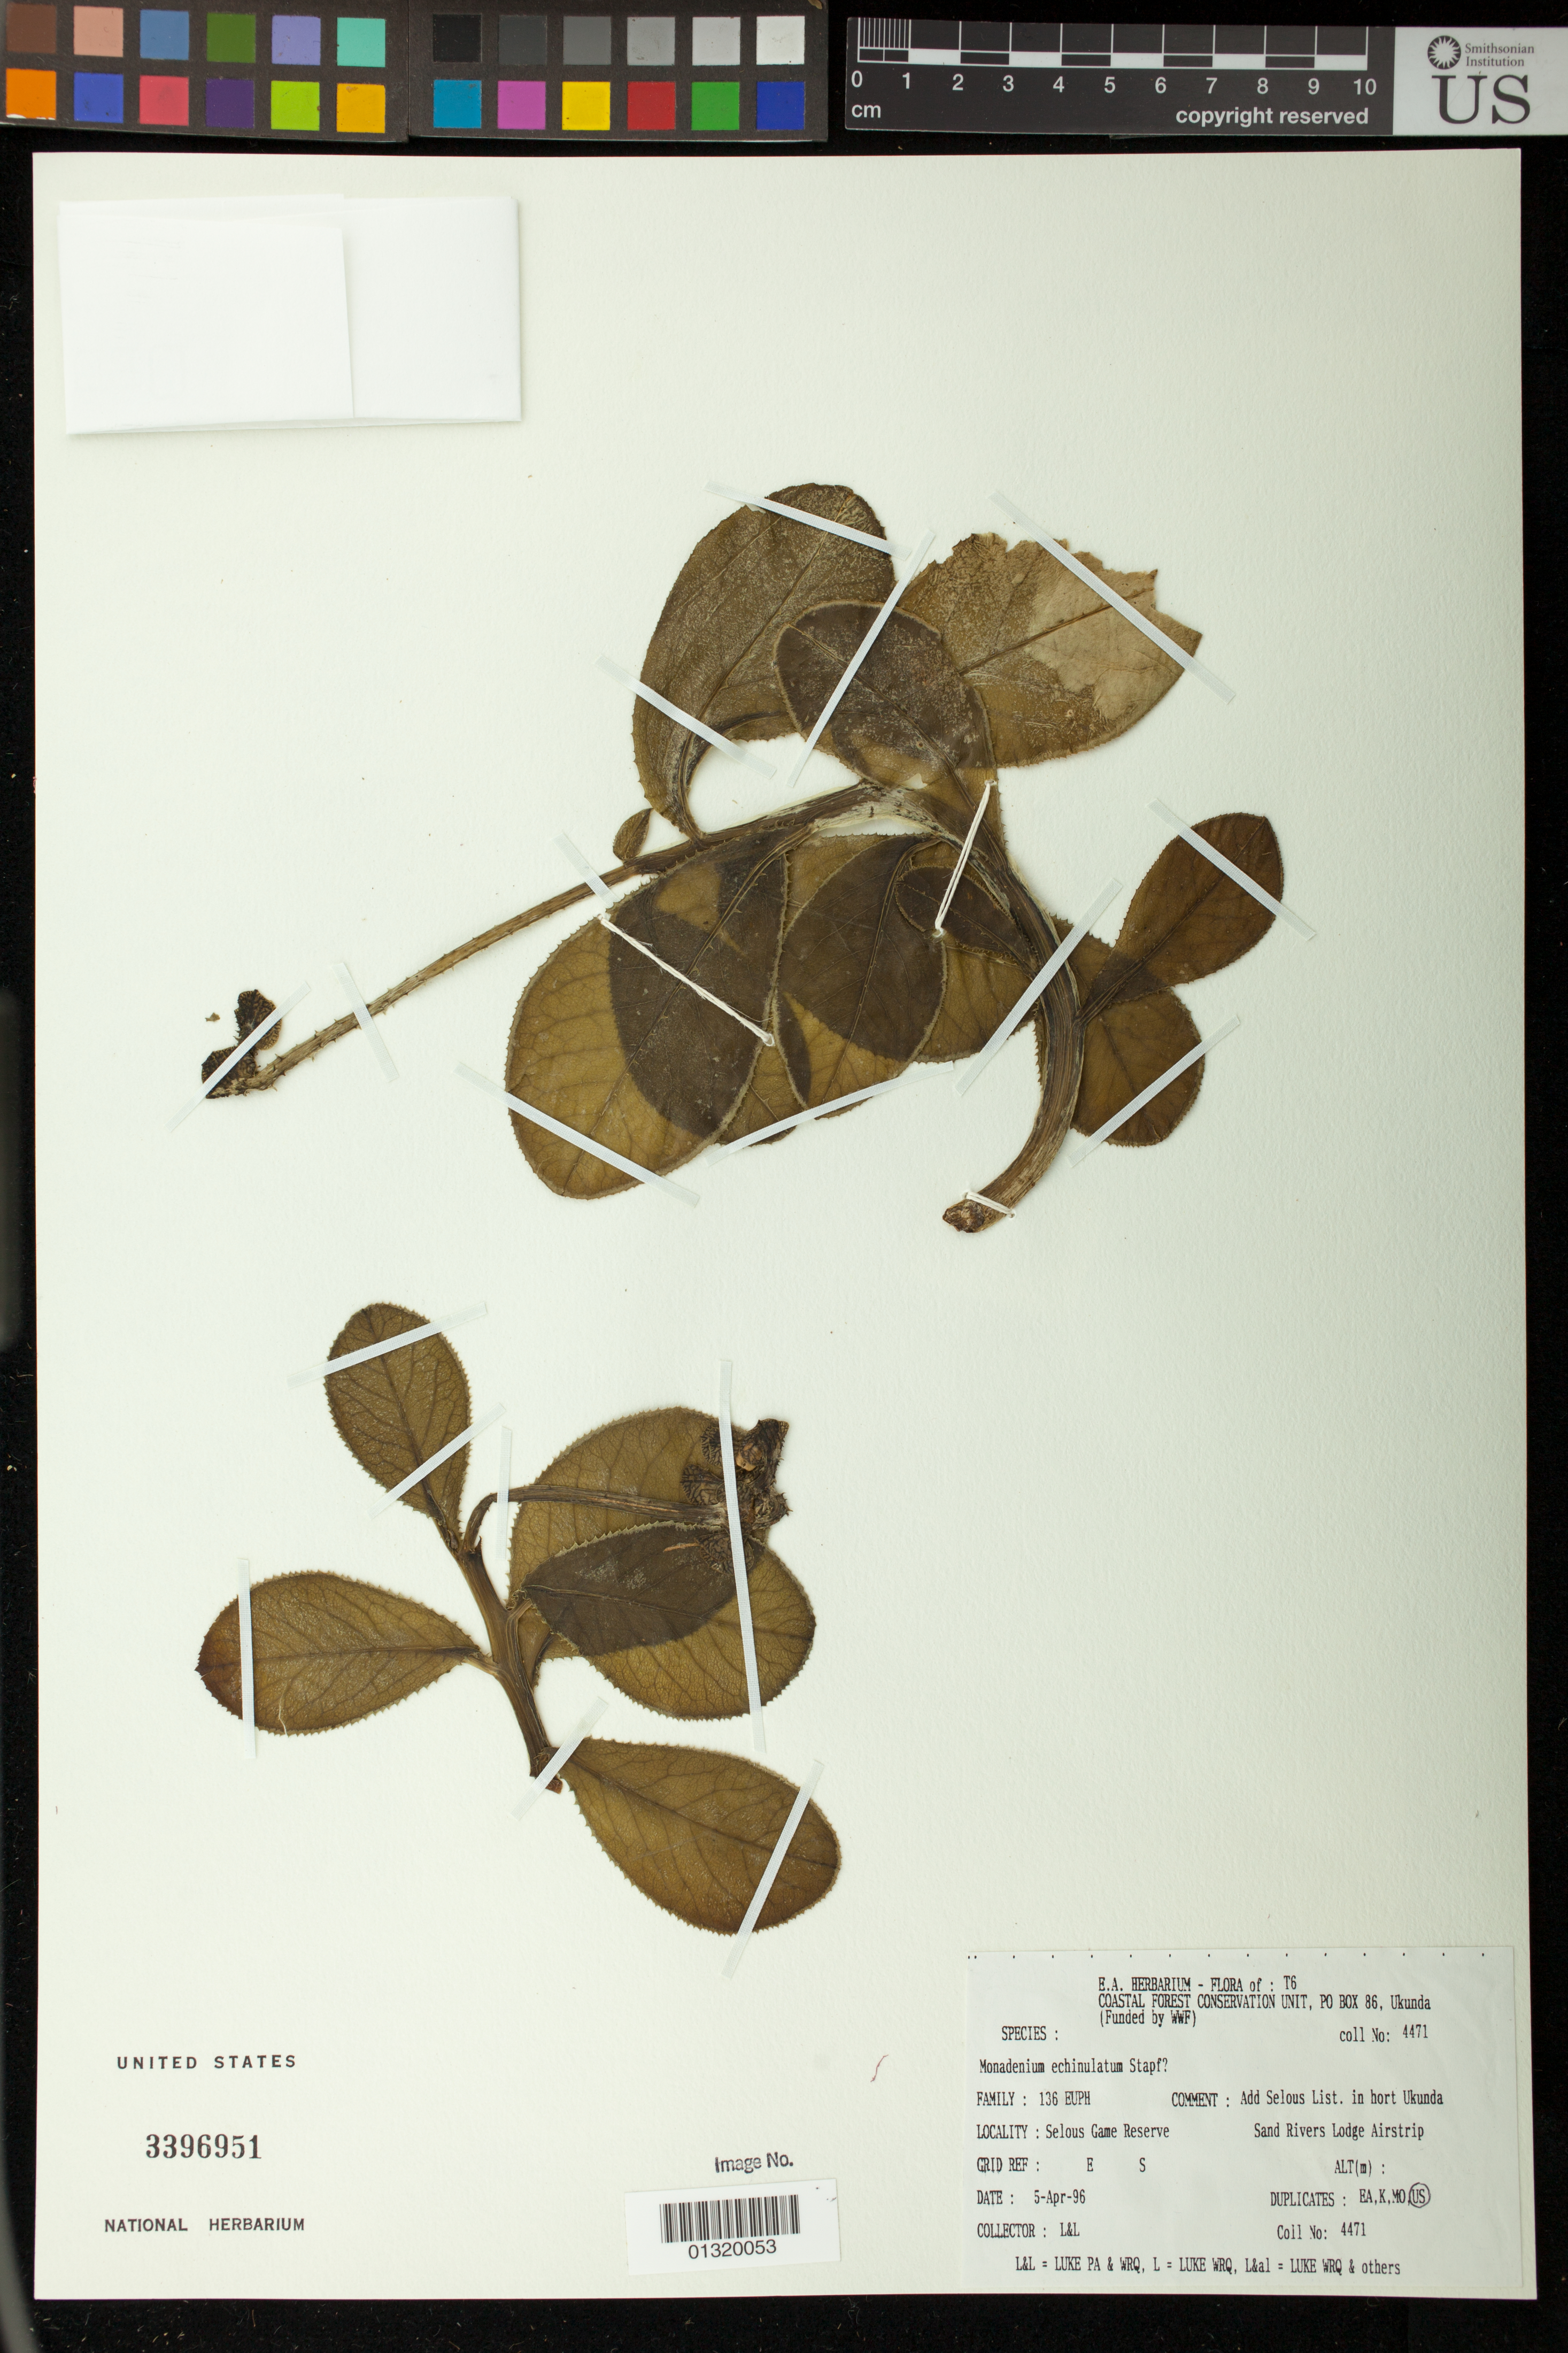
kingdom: Plantae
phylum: Tracheophyta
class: Magnoliopsida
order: Malpighiales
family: Picrodendraceae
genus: Micrantheum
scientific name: Micrantheum echinulatum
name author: Stapf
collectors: P. Luke & Q. Luke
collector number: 4471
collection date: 1996-04-05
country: Tanzania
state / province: Lindi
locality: Selous Game Reserve; Sand Rivers Lodge Strip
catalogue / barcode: US 3396951